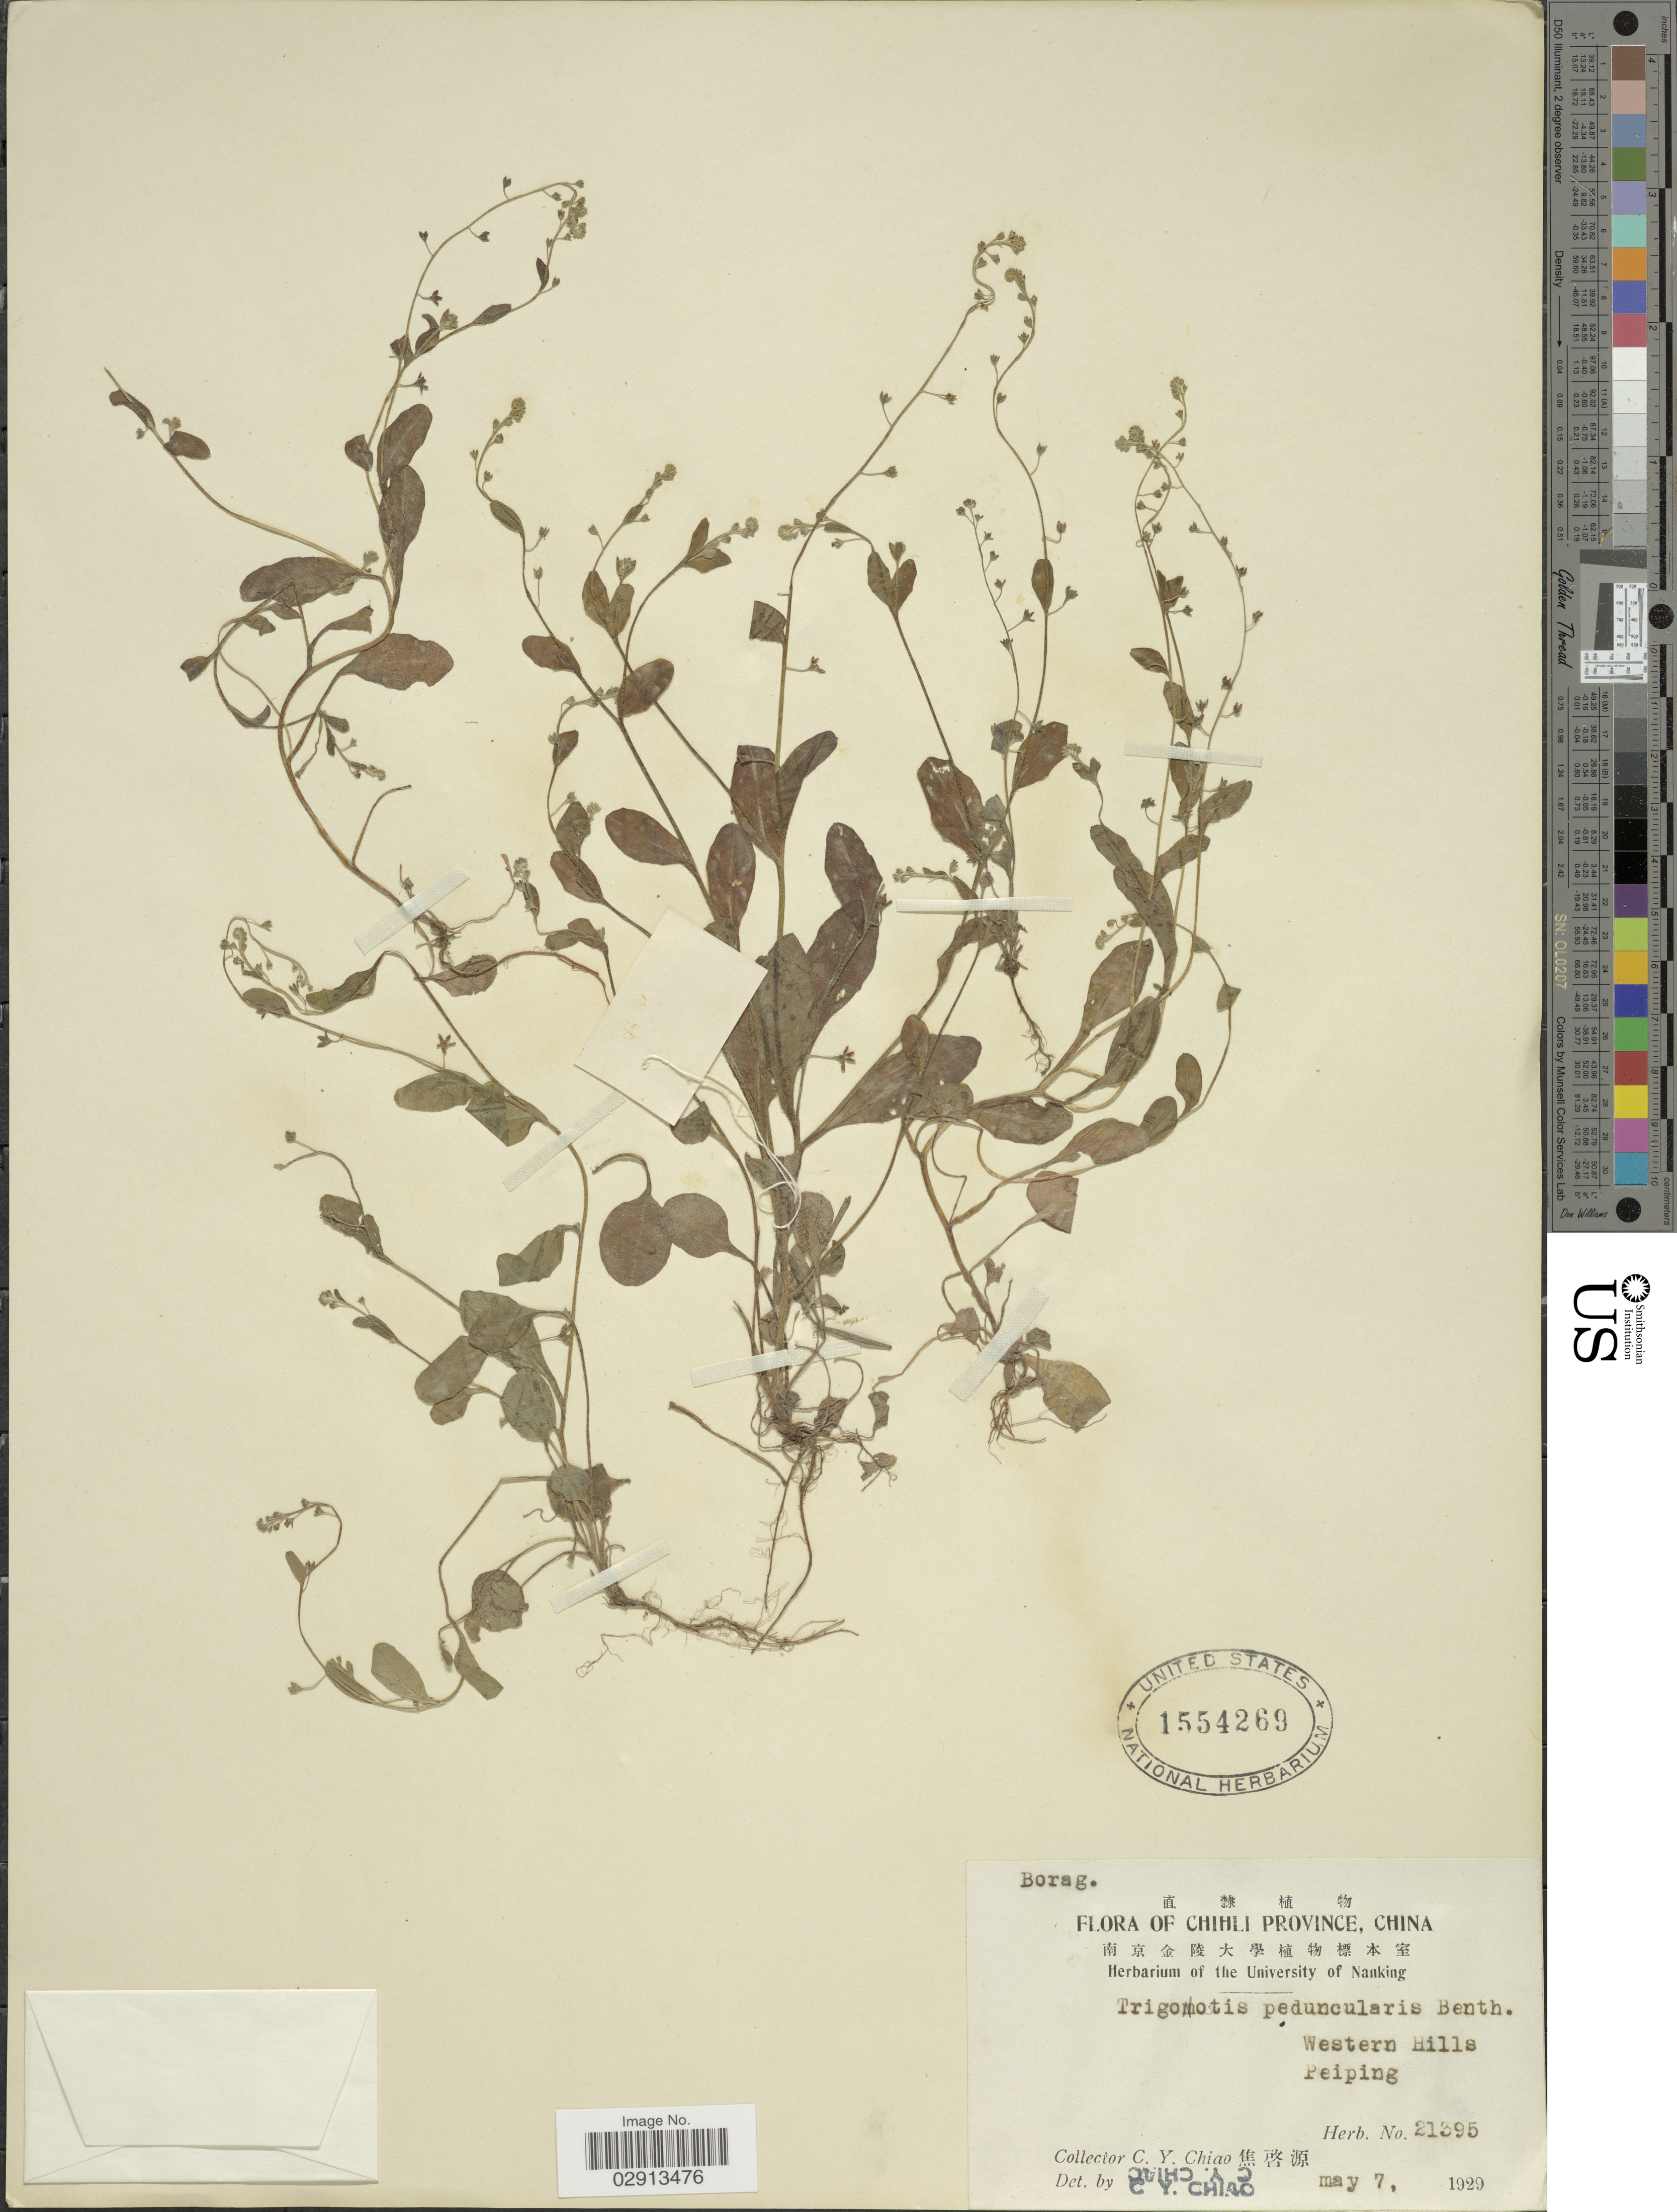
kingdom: Plantae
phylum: Tracheophyta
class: Magnoliopsida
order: Boraginales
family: Boraginaceae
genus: Trigonotis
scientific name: Trigonotis peduncularis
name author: (Trevis.) Benth. ex Baker et al.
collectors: C. Y. Chiao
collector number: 21395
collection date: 1929-05-07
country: China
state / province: Beijing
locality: Chihli Province. Western Hills. Peiping.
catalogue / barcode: US 1554269